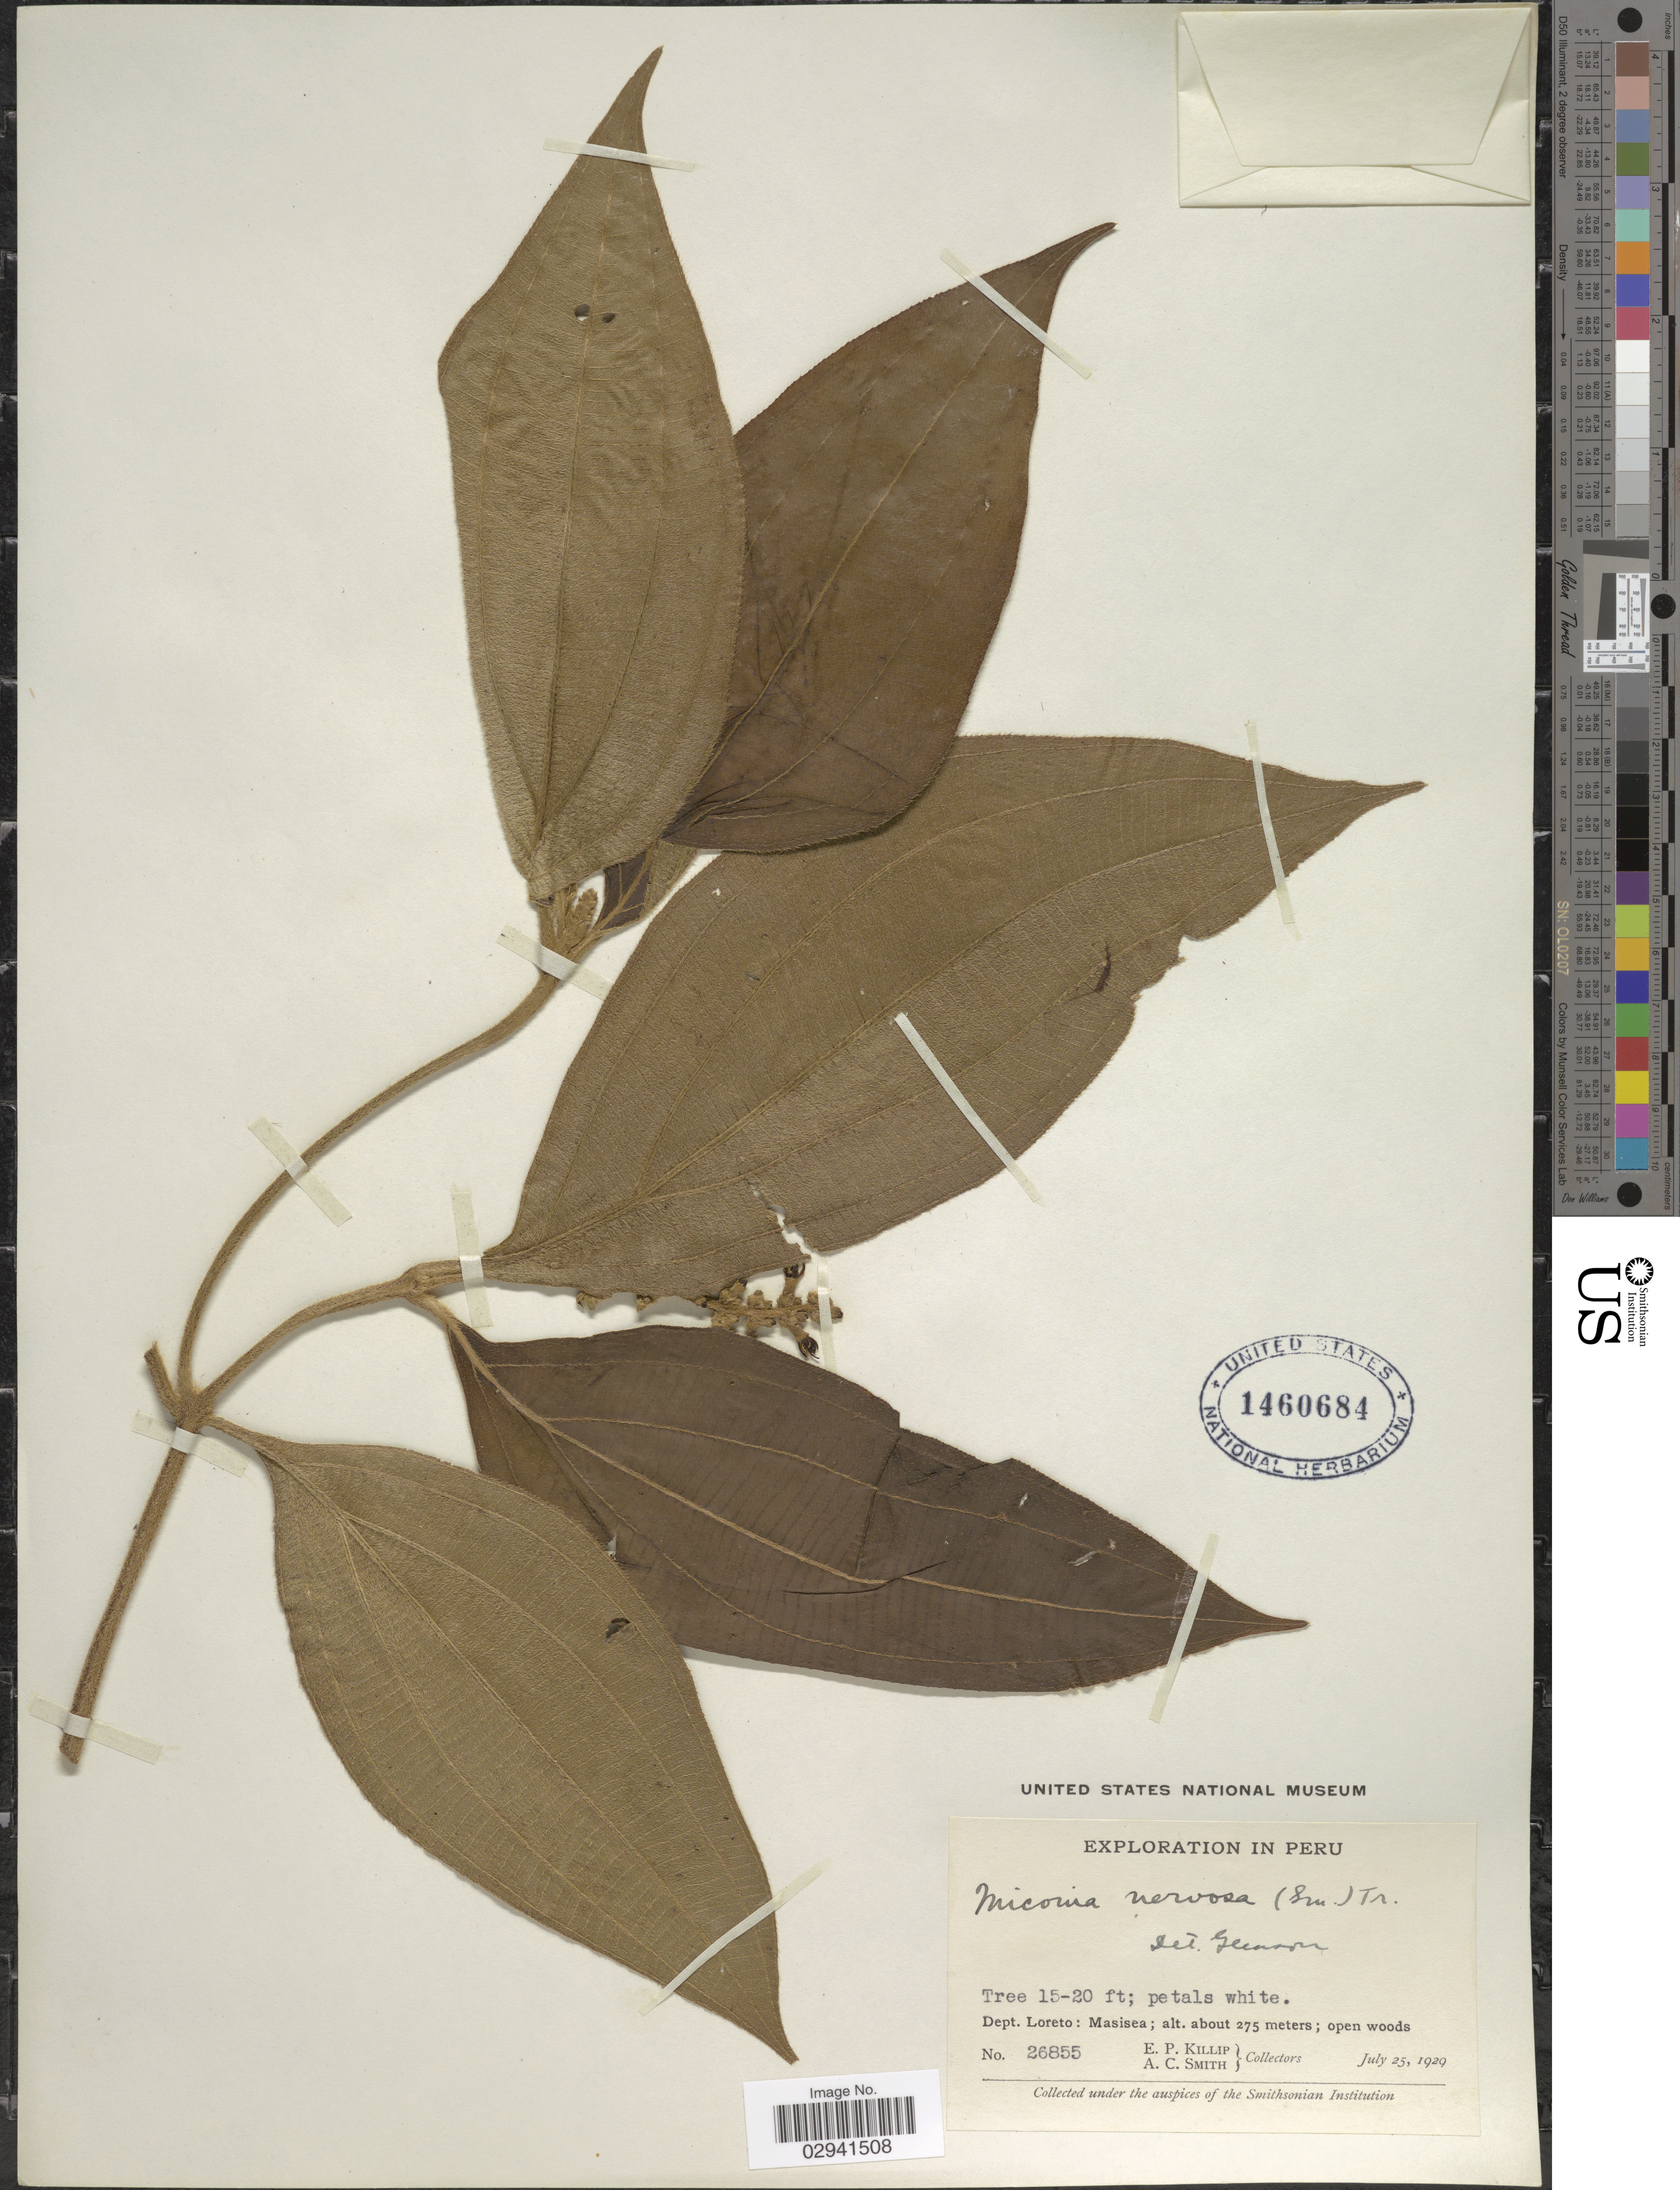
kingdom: Plantae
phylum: Tracheophyta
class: Magnoliopsida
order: Myrtales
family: Melastomataceae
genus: Miconia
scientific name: Miconia nervosa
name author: (Sm.) Triana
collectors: E. P. Killip & A. C. Smith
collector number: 26855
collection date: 1929-07-25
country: Peru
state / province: Loreto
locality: Dept. Loreto, Masisea.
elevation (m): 275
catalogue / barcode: US 1460684